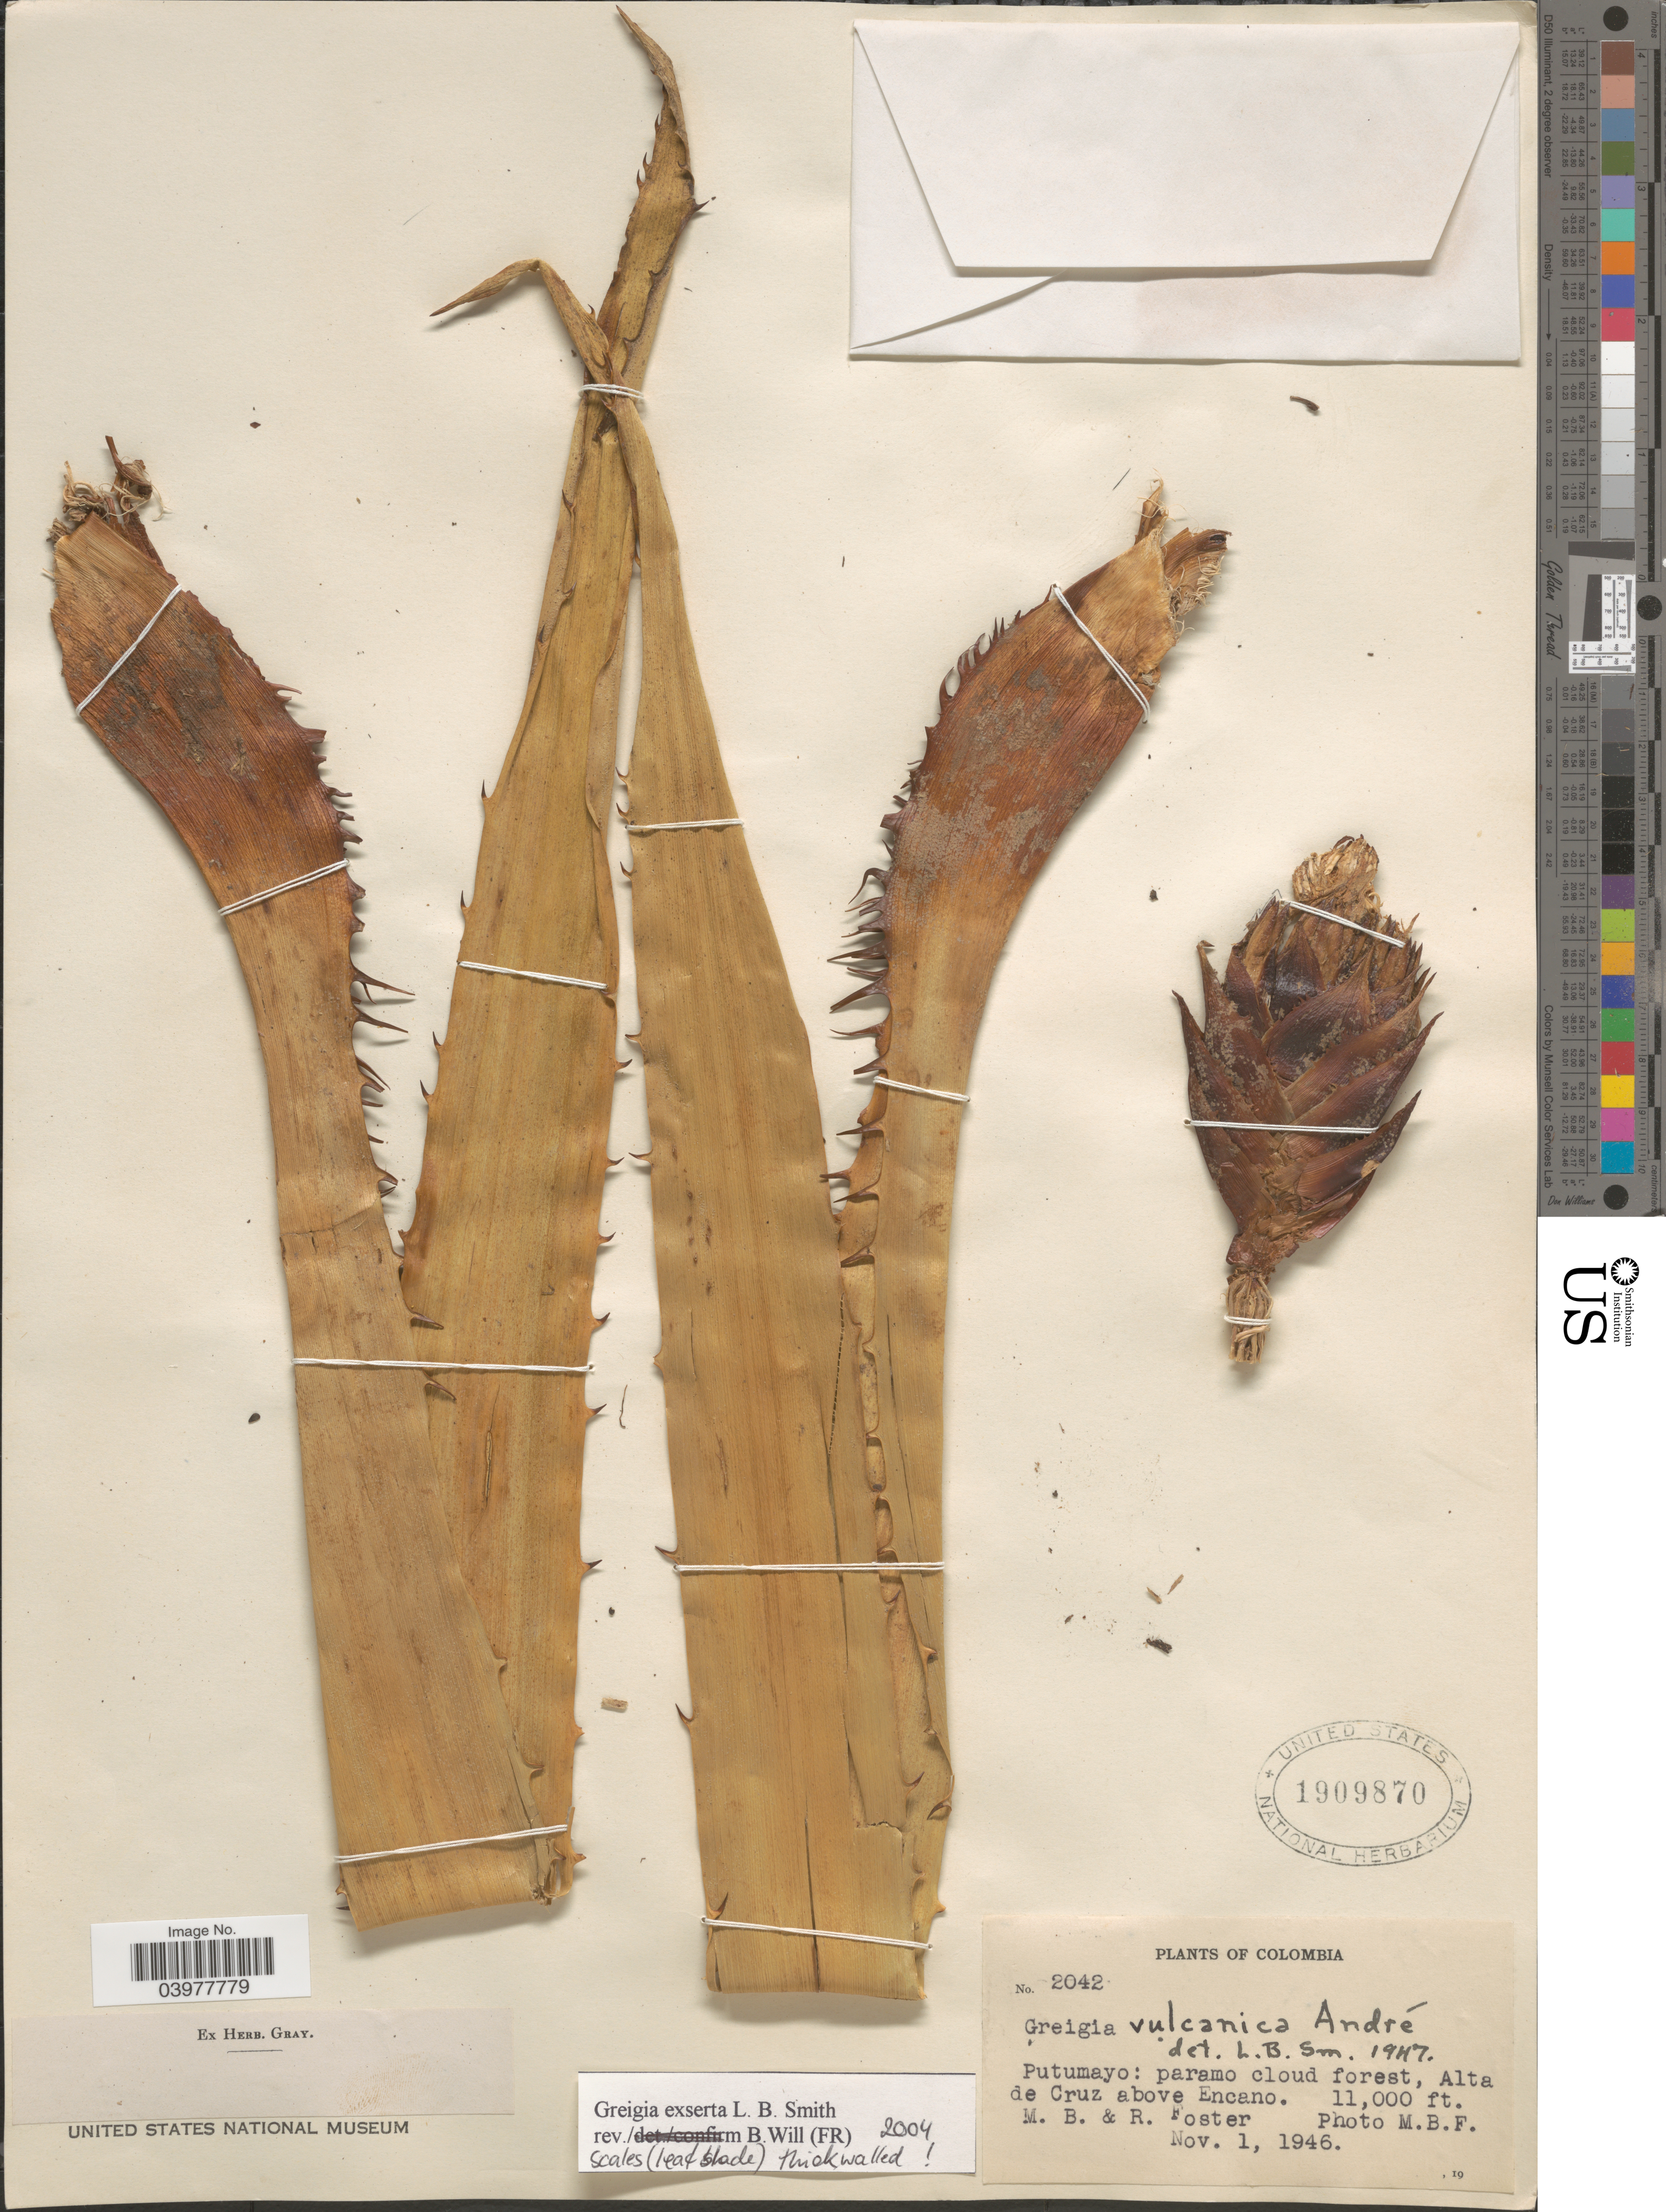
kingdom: Plantae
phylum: Tracheophyta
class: Liliopsida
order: Poales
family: Bromeliaceae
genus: Greigia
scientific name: Greigia exserta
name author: L.B. Sm.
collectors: M. B. Foster & R. Foster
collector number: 2042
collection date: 1946-11-01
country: Colombia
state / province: Putumayo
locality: Paramo cloud forest, Alta de Cruz above Encano.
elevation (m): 3353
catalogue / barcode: US 1909870